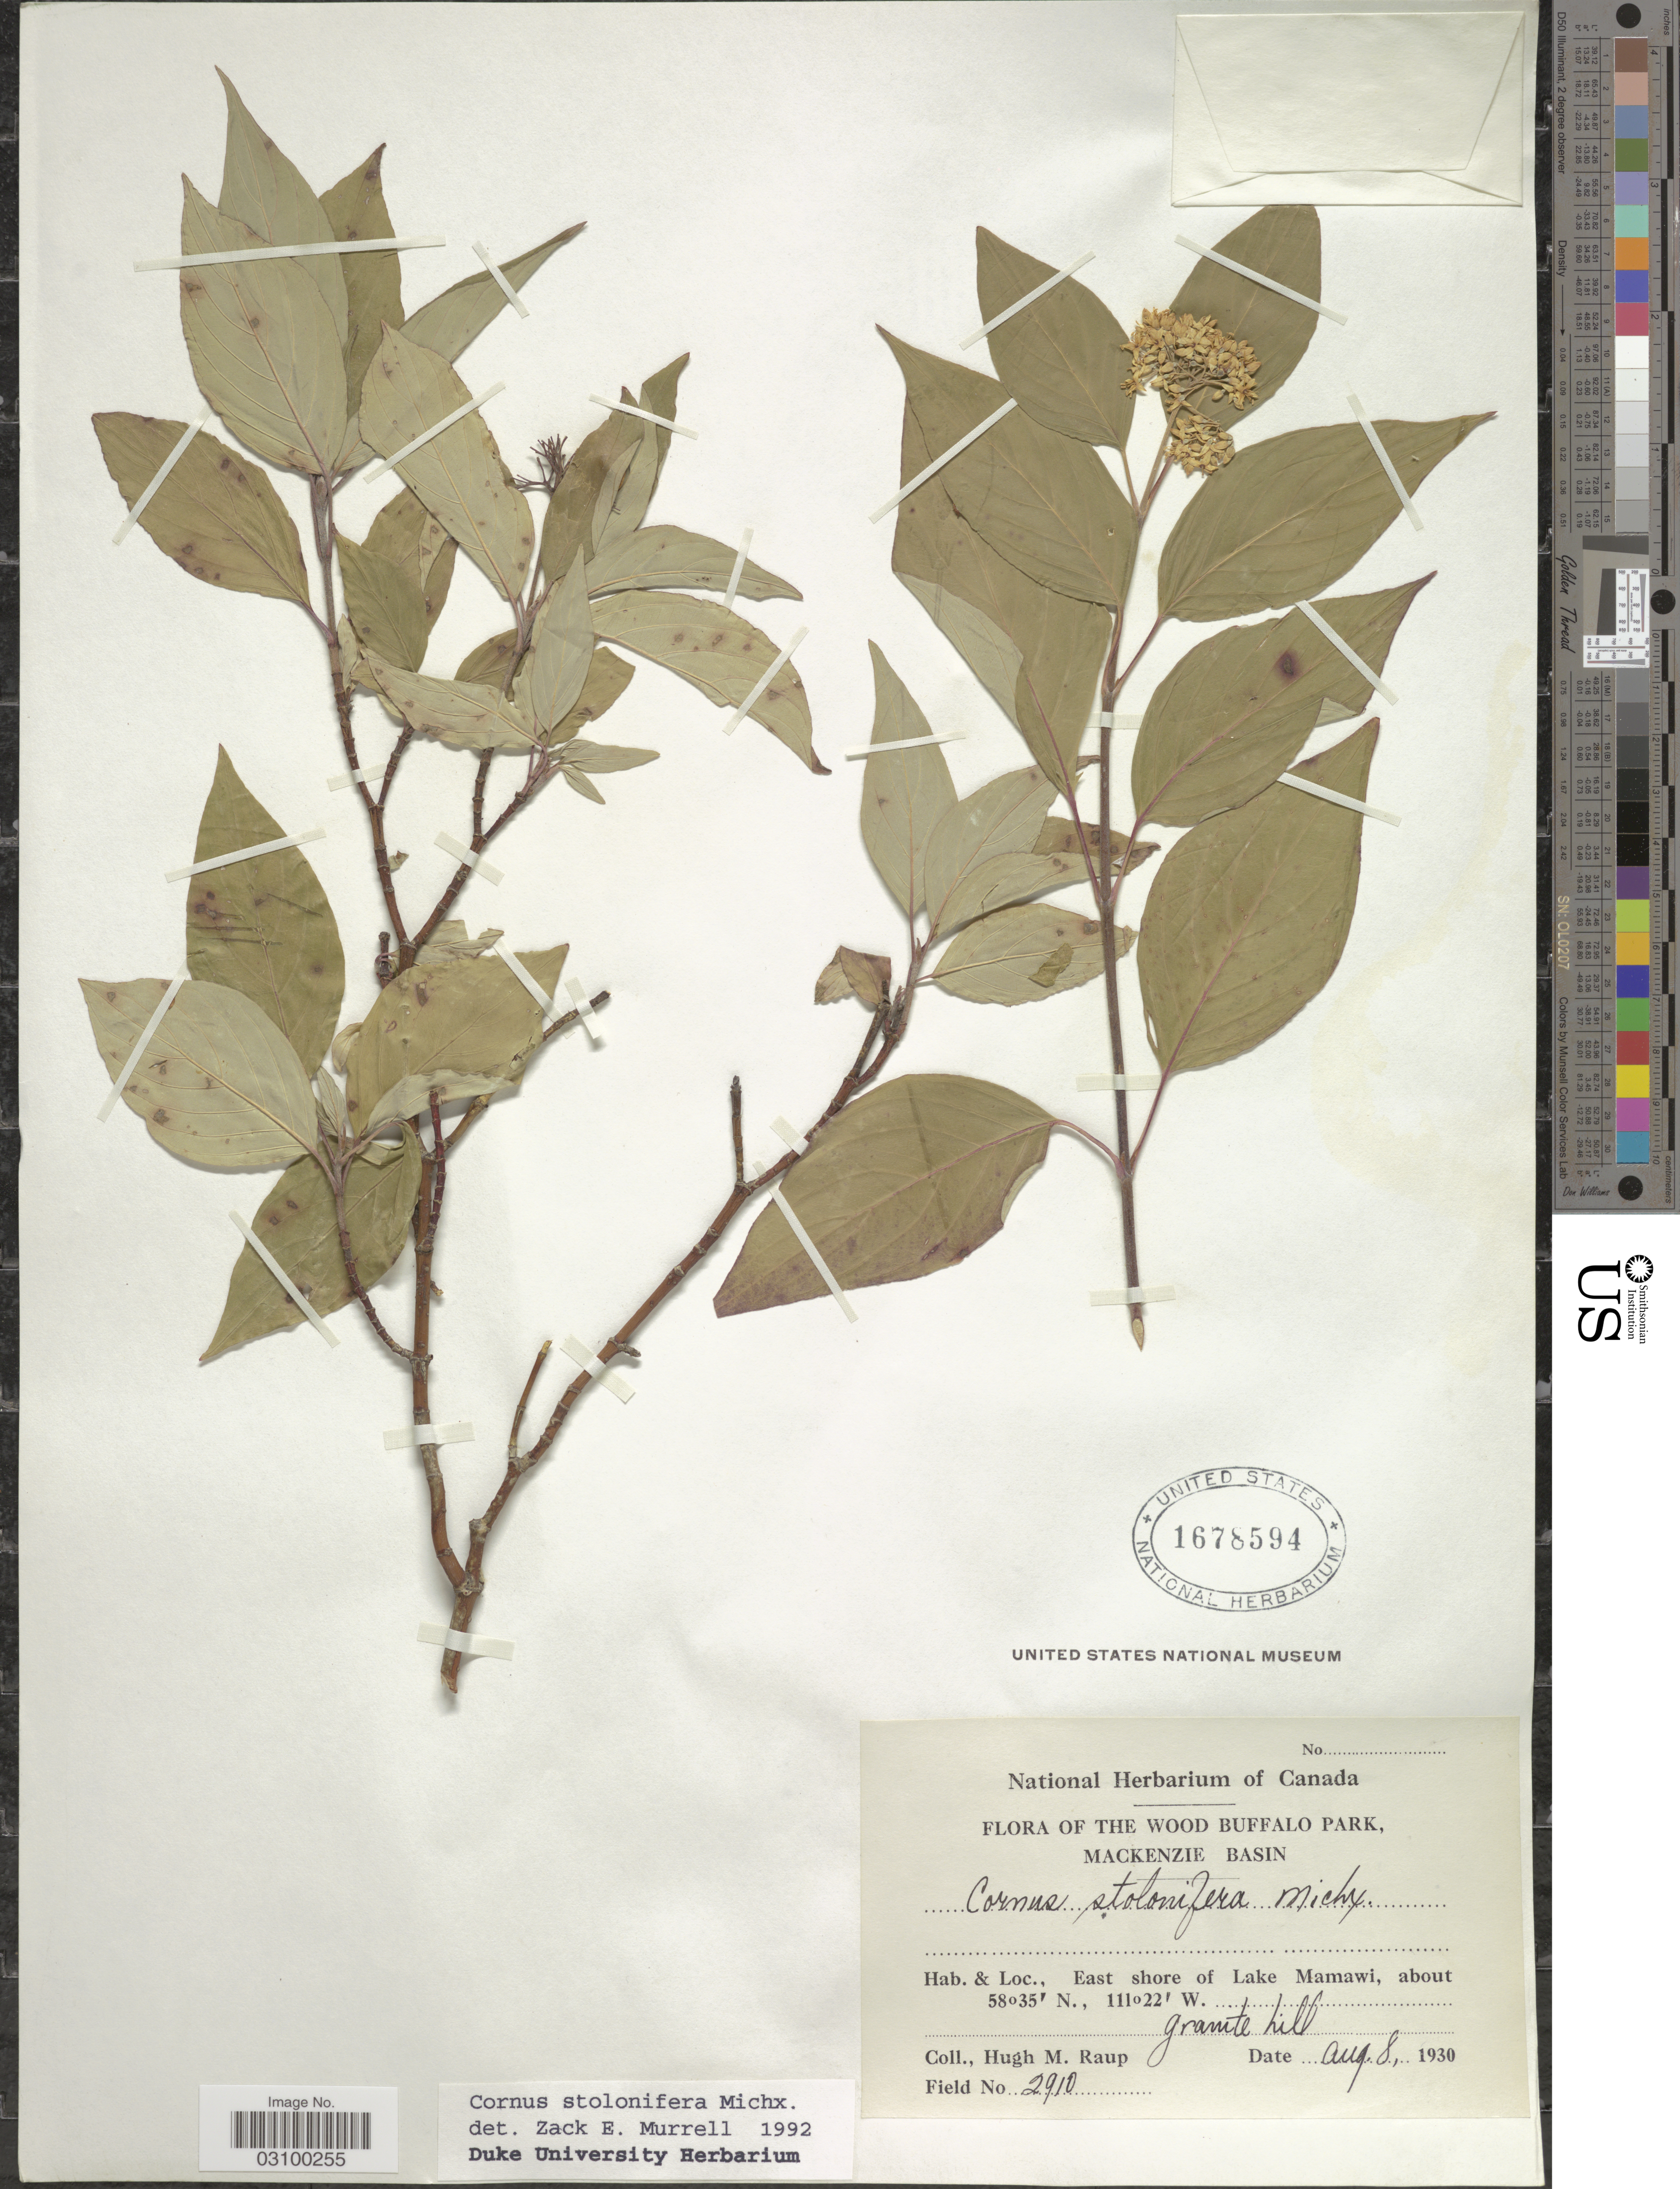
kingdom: Plantae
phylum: Tracheophyta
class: Magnoliopsida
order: Cornales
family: Cornaceae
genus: Cornus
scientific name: Cornus sericea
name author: L.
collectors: H. Raup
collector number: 2910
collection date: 1930-08-08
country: Canada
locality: The Wood Buffalo Park, Mackenzie Basin. East shore of Lake Mamawi.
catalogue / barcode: US 1678594